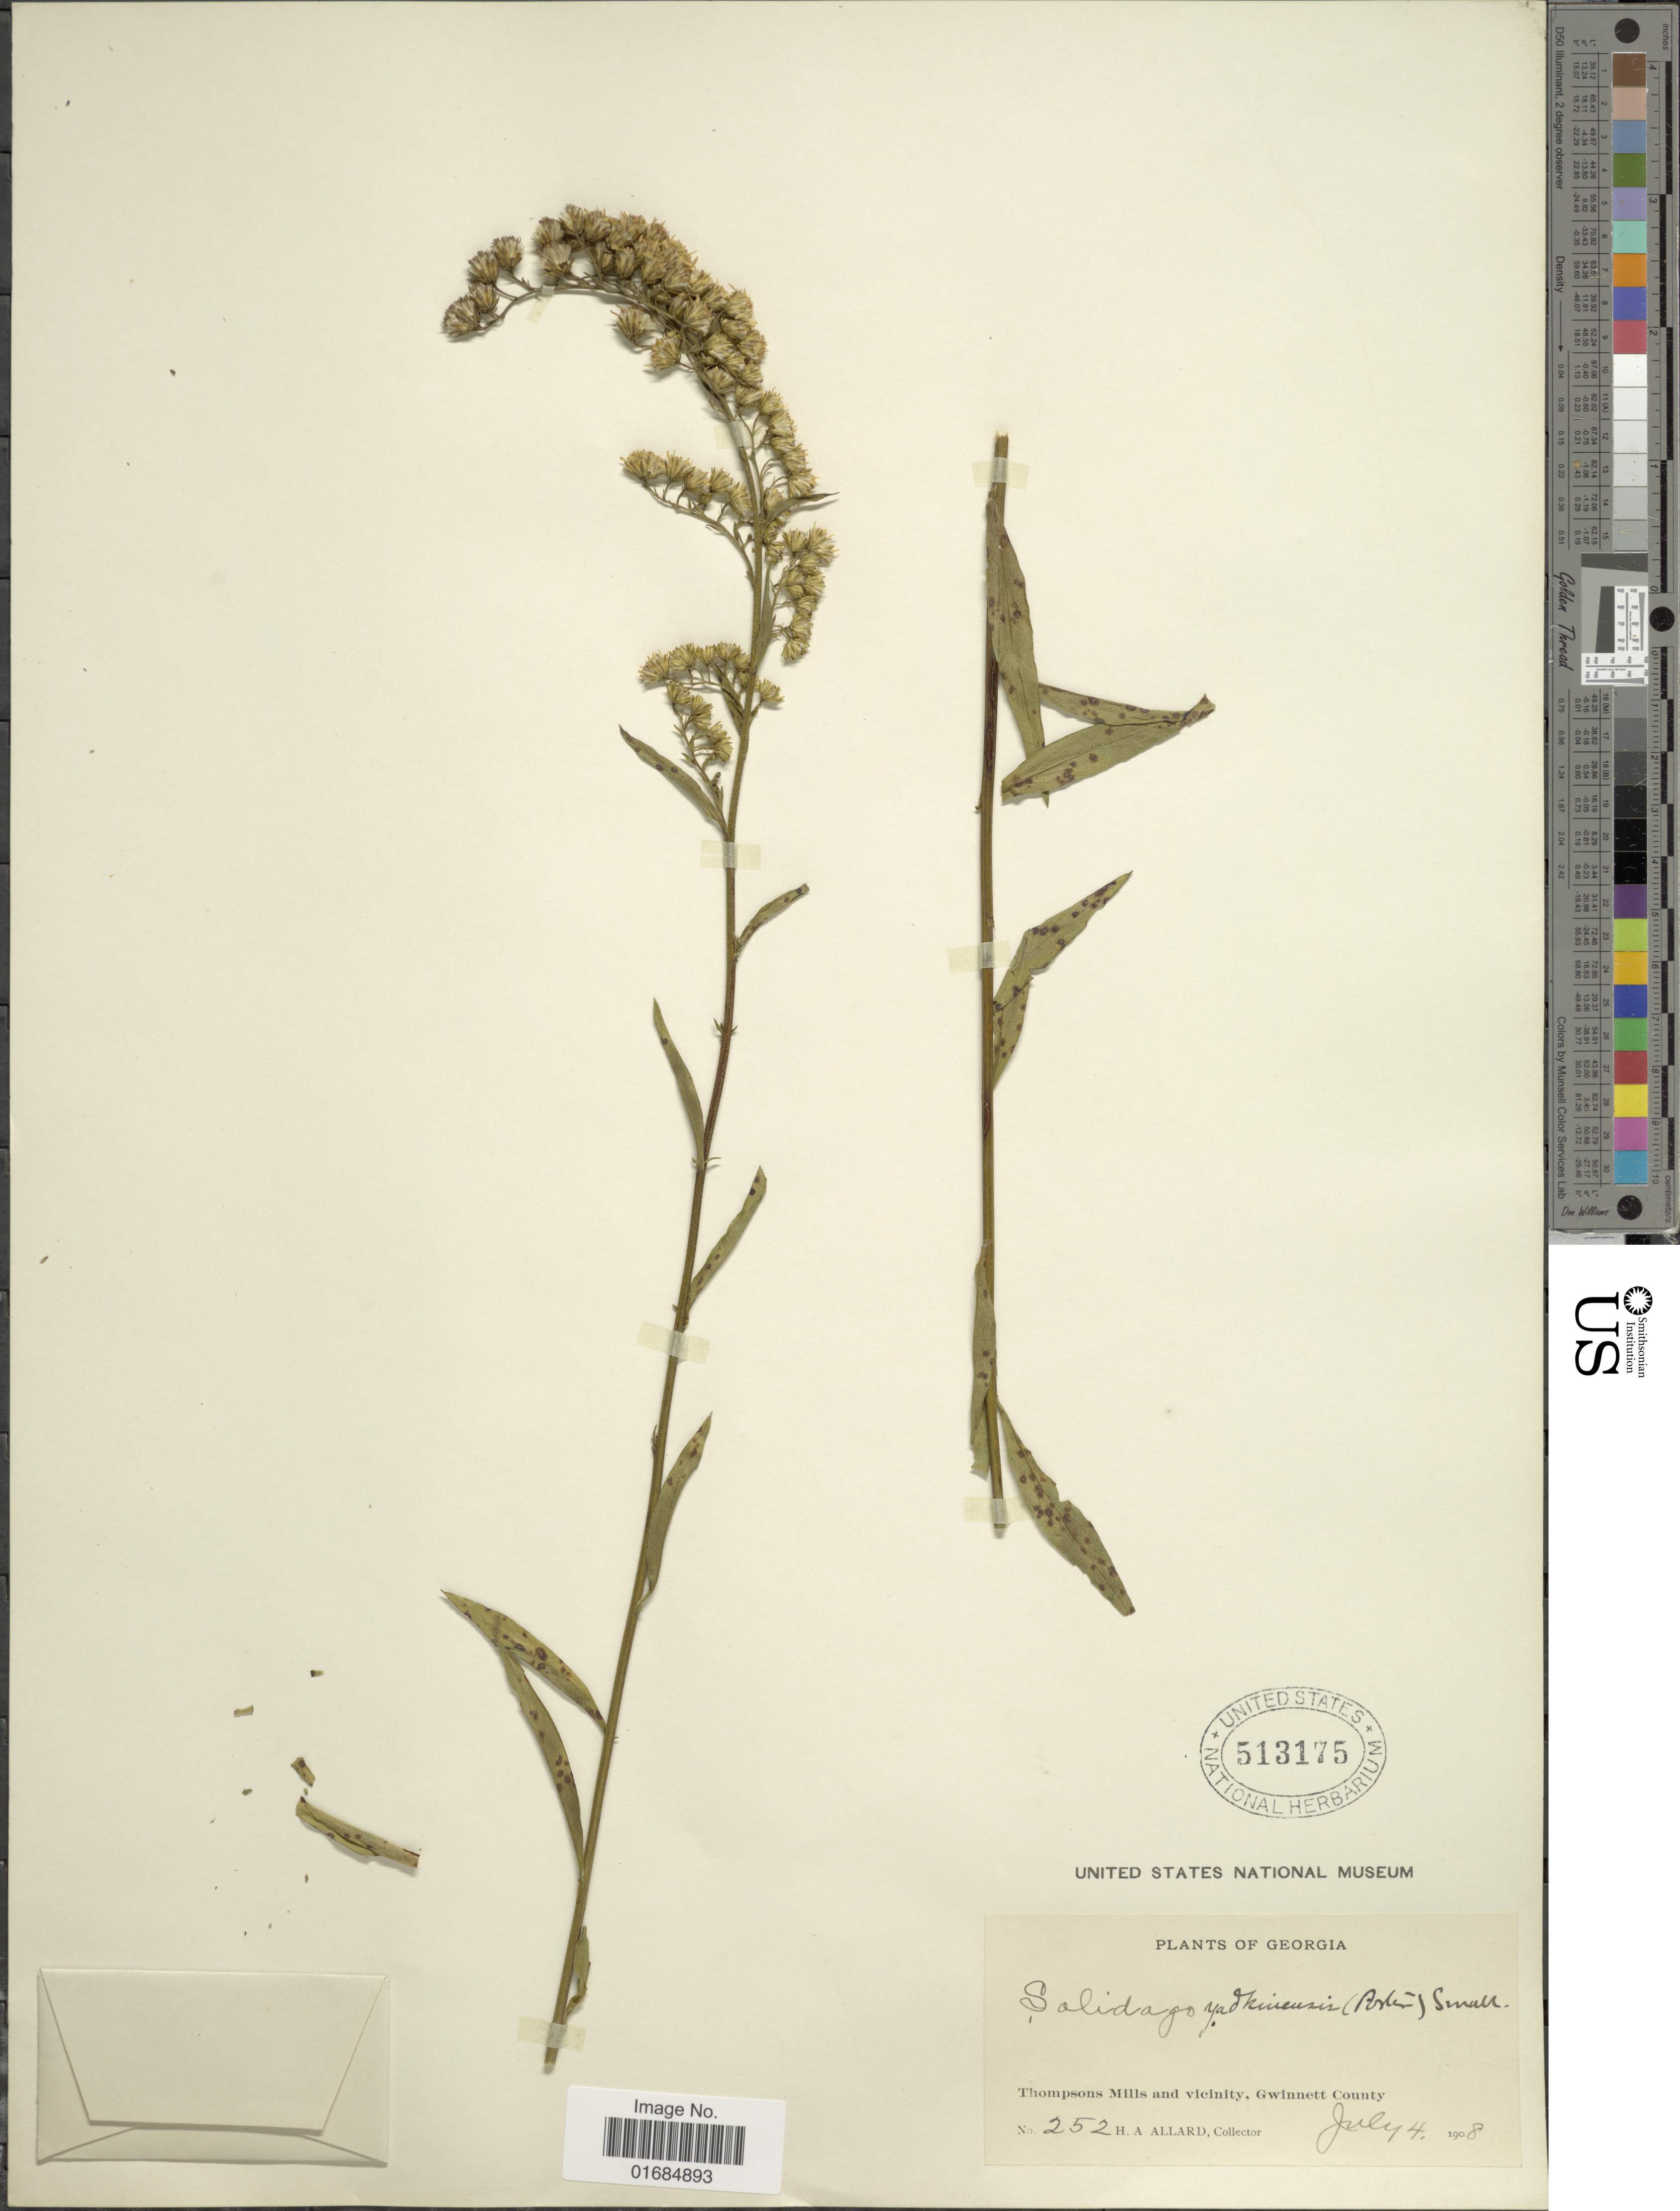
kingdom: Plantae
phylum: Tracheophyta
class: Magnoliopsida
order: Asterales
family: Asteraceae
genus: Solidago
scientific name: Solidago boottii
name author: Hook.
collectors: H. A. Allard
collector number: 252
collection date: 1908-07-04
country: United States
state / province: Georgia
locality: Thompson Mills and Vicinity, Gwinnett County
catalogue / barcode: US 513175